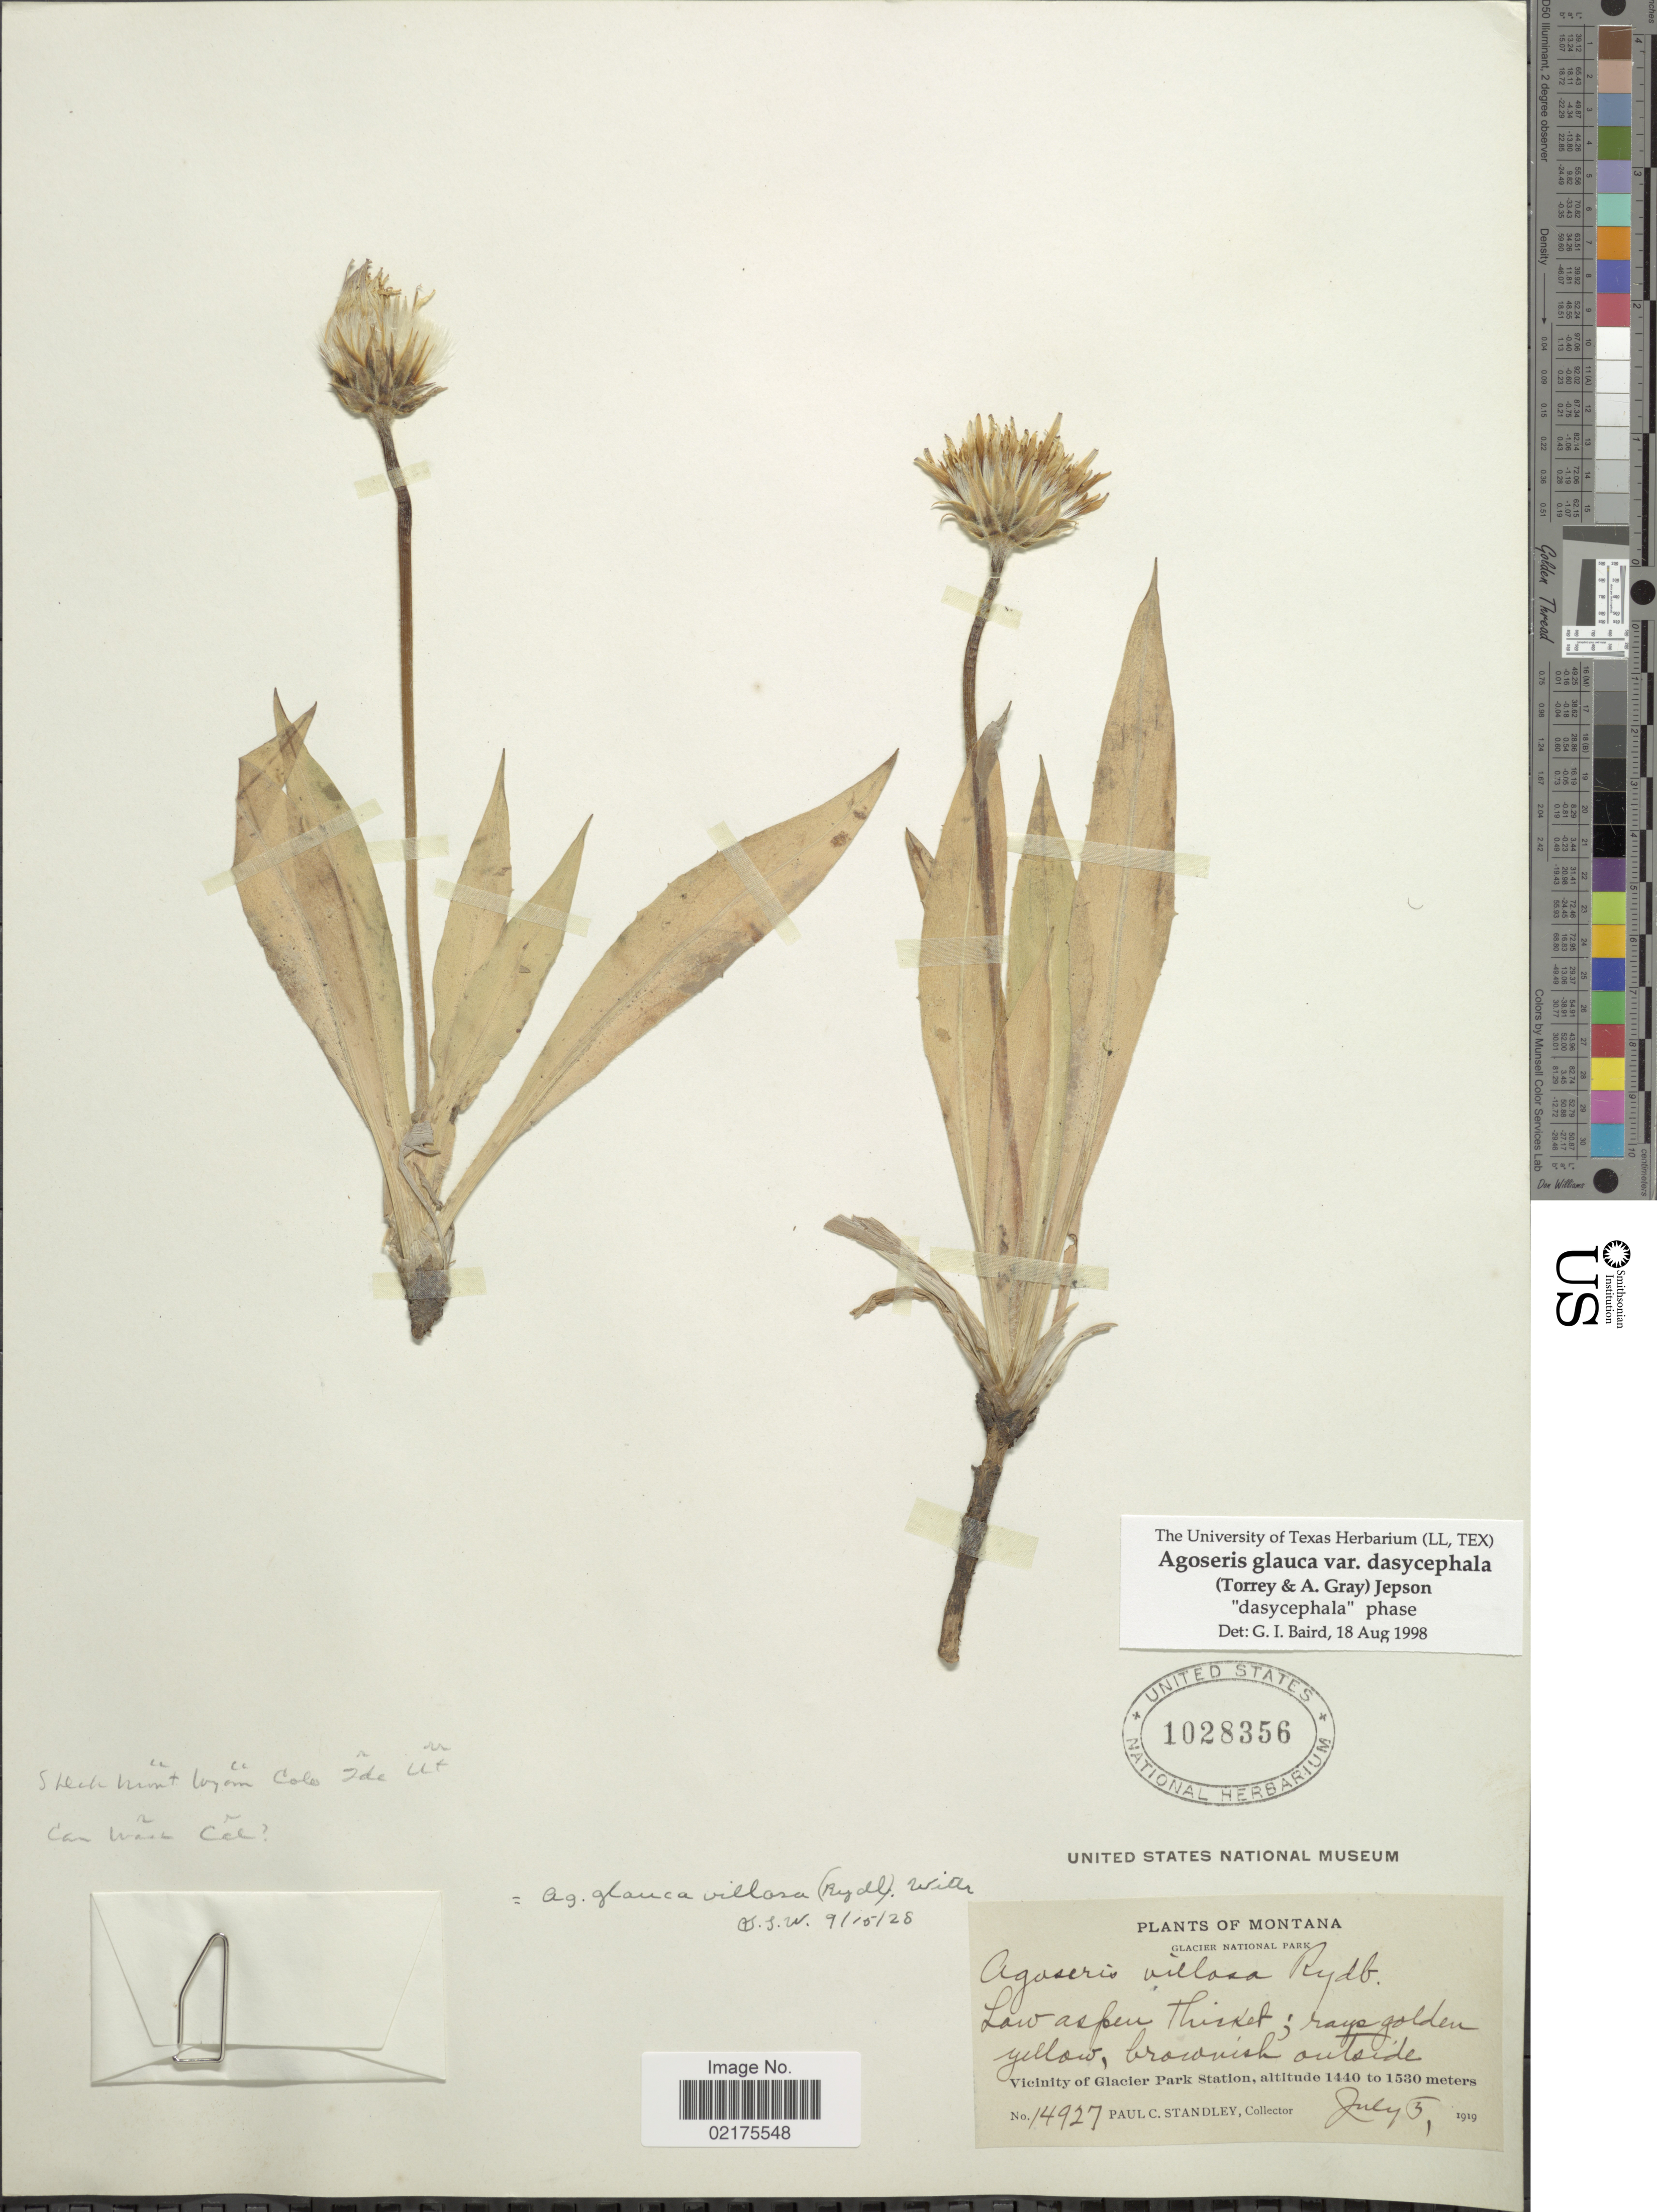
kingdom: Plantae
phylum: Tracheophyta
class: Magnoliopsida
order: Asterales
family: Asteraceae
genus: Agoseris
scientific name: Agoseris glauca var. dasycephala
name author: (Torr. & A. Gray) Jeps.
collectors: P. C. Standley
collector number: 14927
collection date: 1919-07-05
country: United States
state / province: Montana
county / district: Glacier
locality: Glacier National Park, Vicinity of Glacier Park Station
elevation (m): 1440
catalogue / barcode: US 1028356